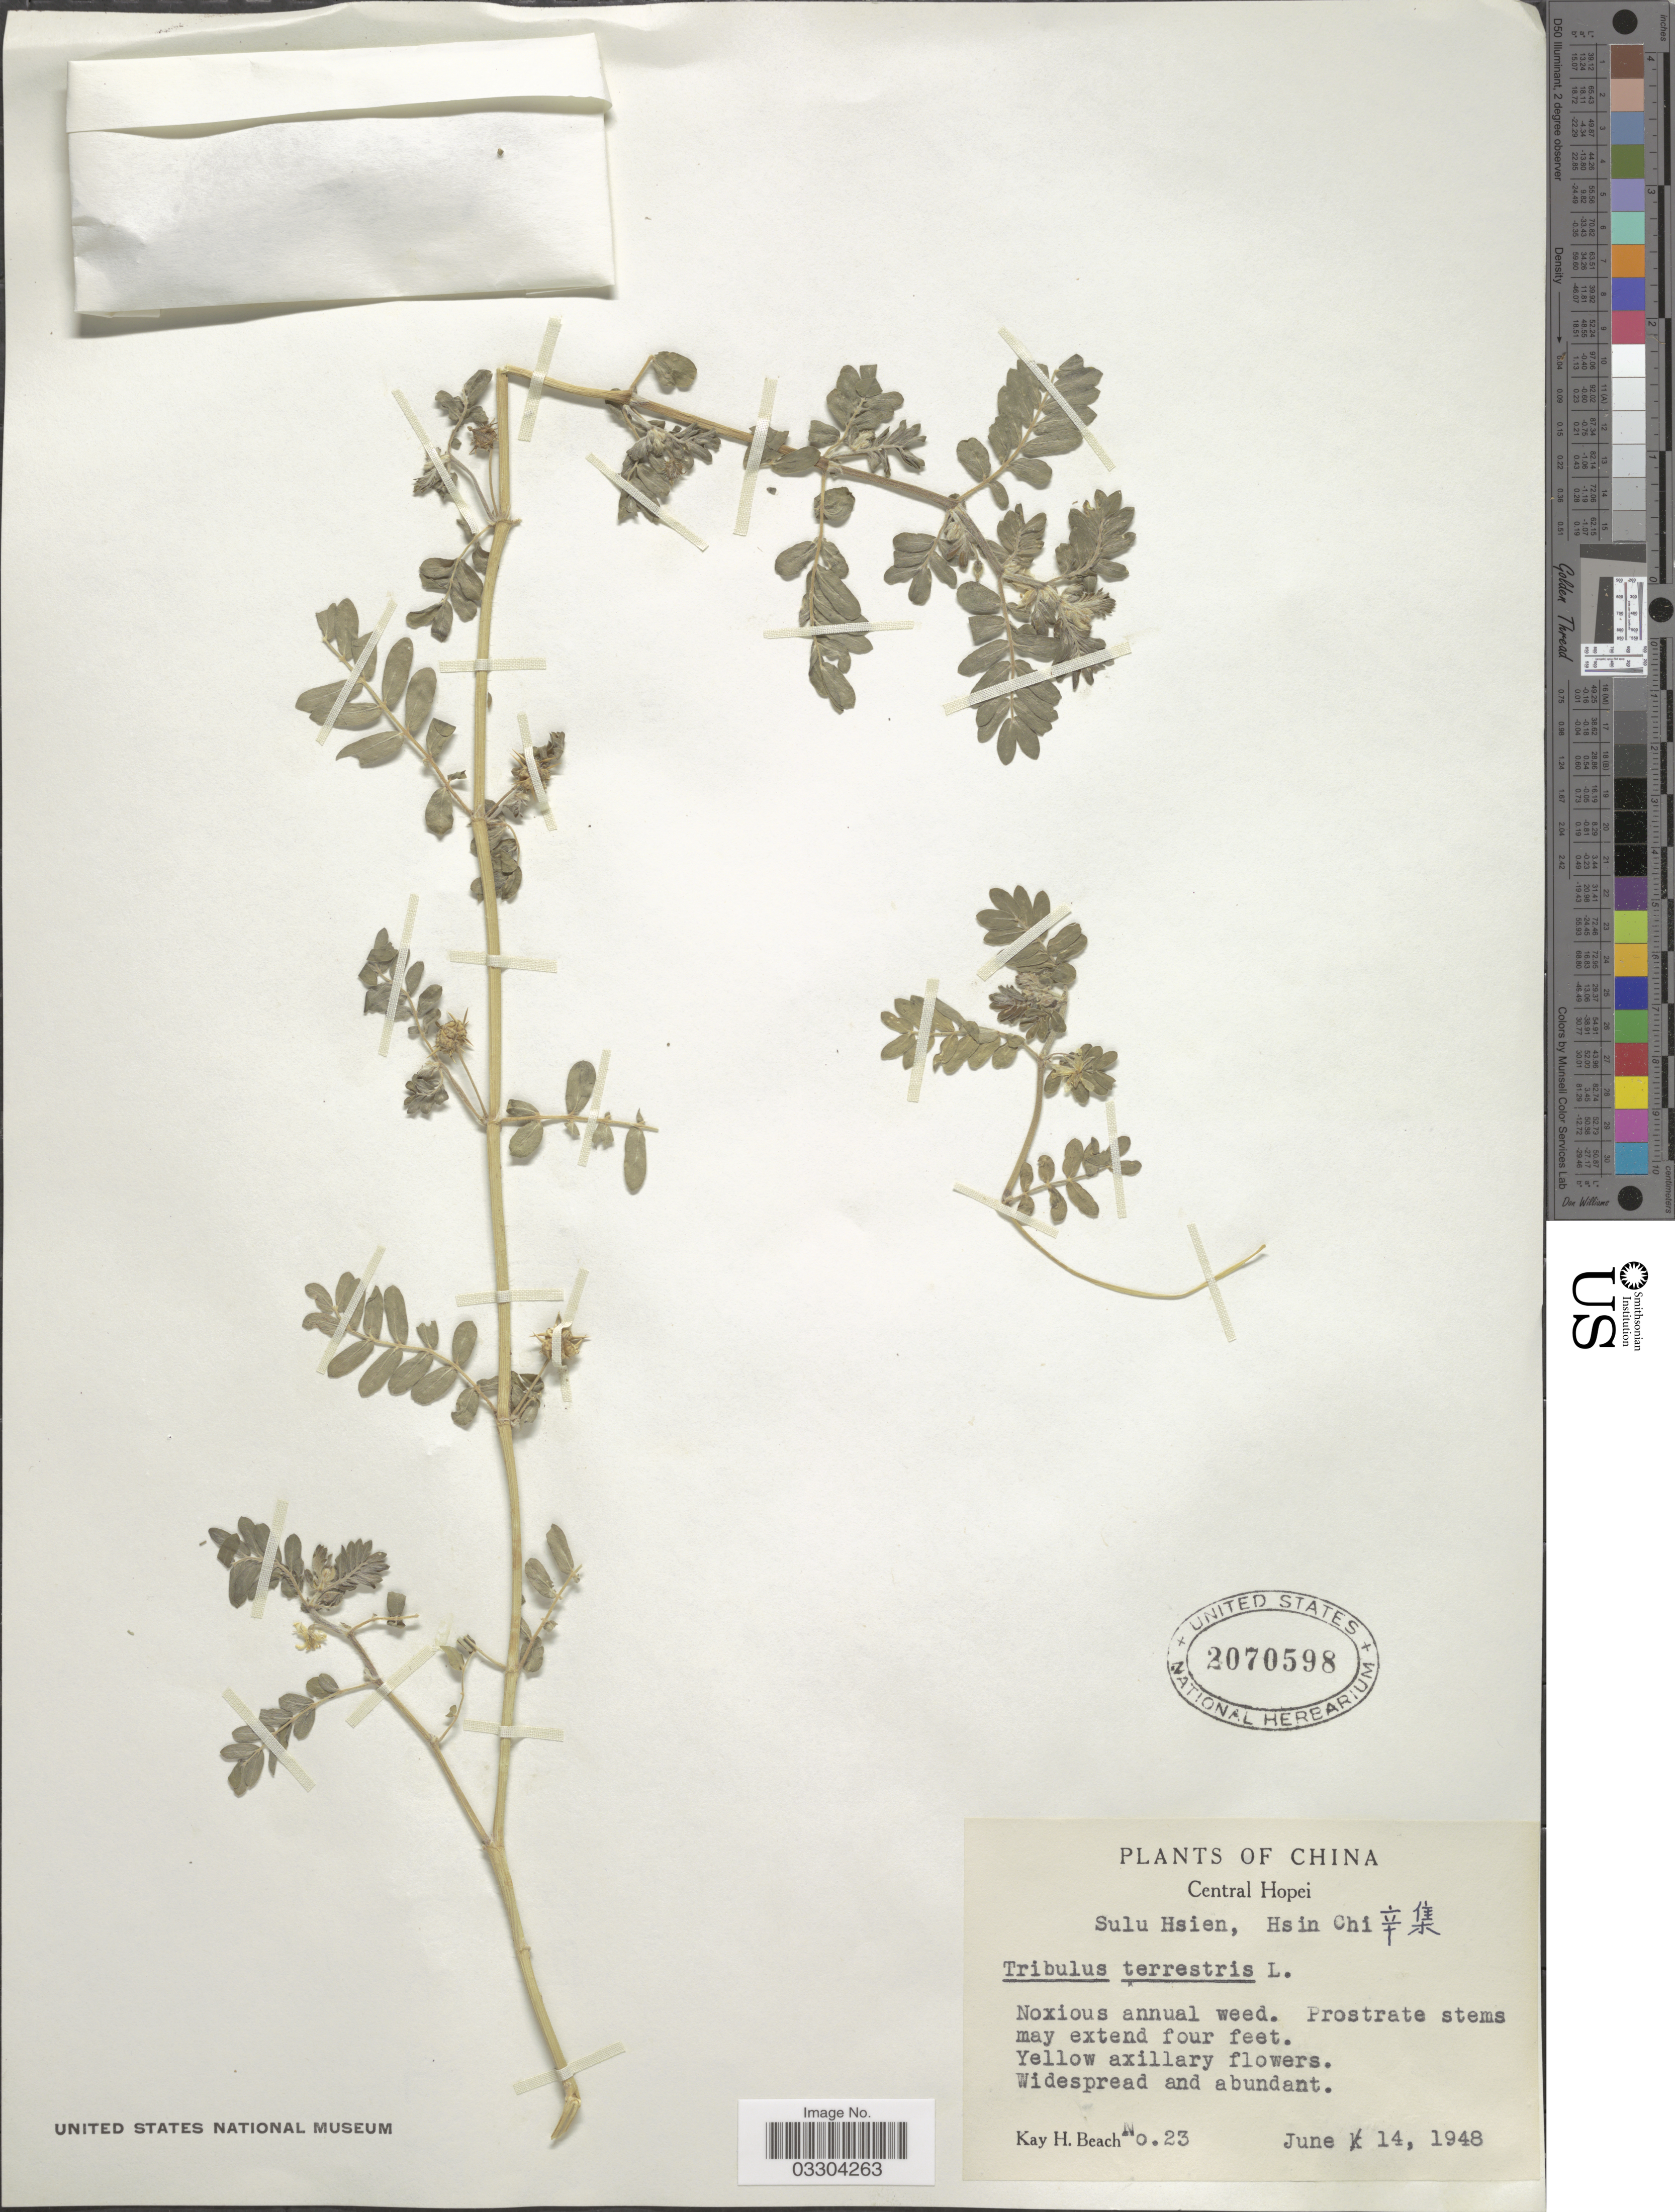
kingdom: Plantae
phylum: Tracheophyta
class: Magnoliopsida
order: Zygophyllales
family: Zygophyllaceae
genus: Tribulus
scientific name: Tribulus terrestris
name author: L.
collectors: K. H. Beach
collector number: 23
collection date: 1948-06-14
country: China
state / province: Hebei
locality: Central Hopei, Sulu Hsien, Hsin Chi X.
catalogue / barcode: US 2070598